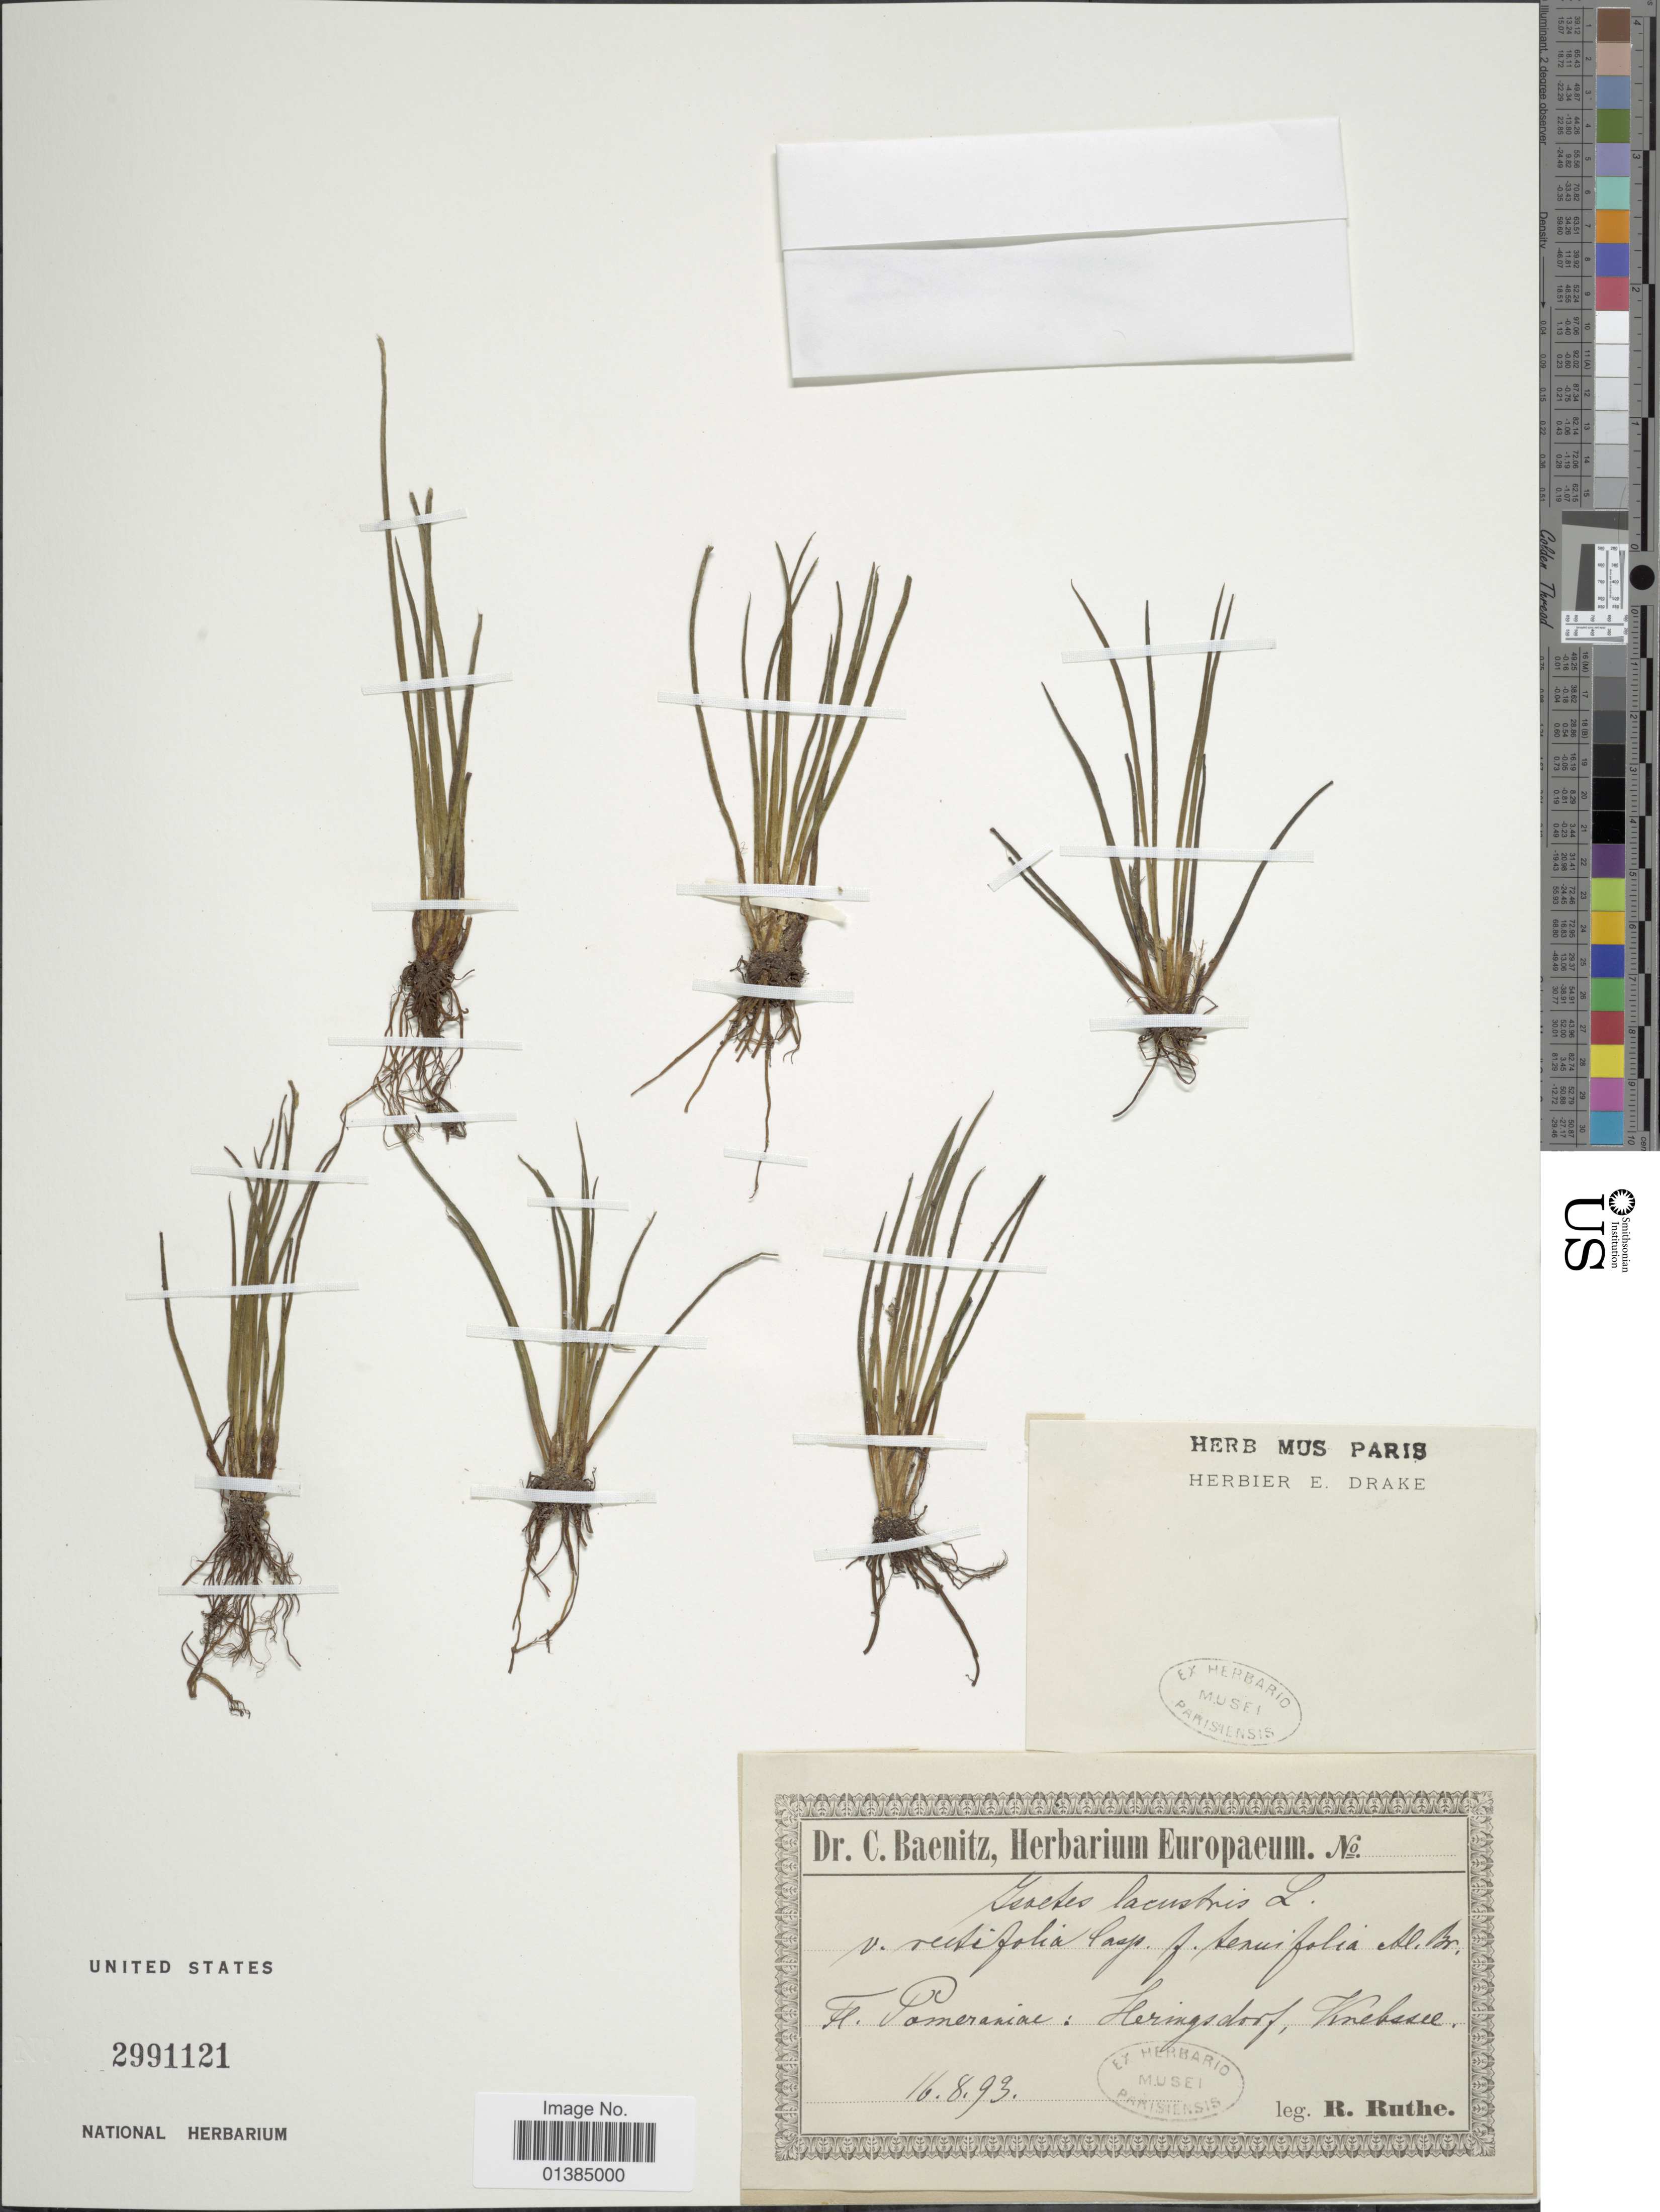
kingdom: Plantae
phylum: Tracheophyta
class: Lycopodiopsida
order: Isoetales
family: Isoetaceae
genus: Isoetes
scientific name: Isoetes lacustris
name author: L.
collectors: R. Ruthe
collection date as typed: Transcribed d/m/y: 16/8/93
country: Germany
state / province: Mecklenburg-Vorpommern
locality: Fl. Pomeraniae: Heringsdorf, Krebssee.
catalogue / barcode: US 2991121